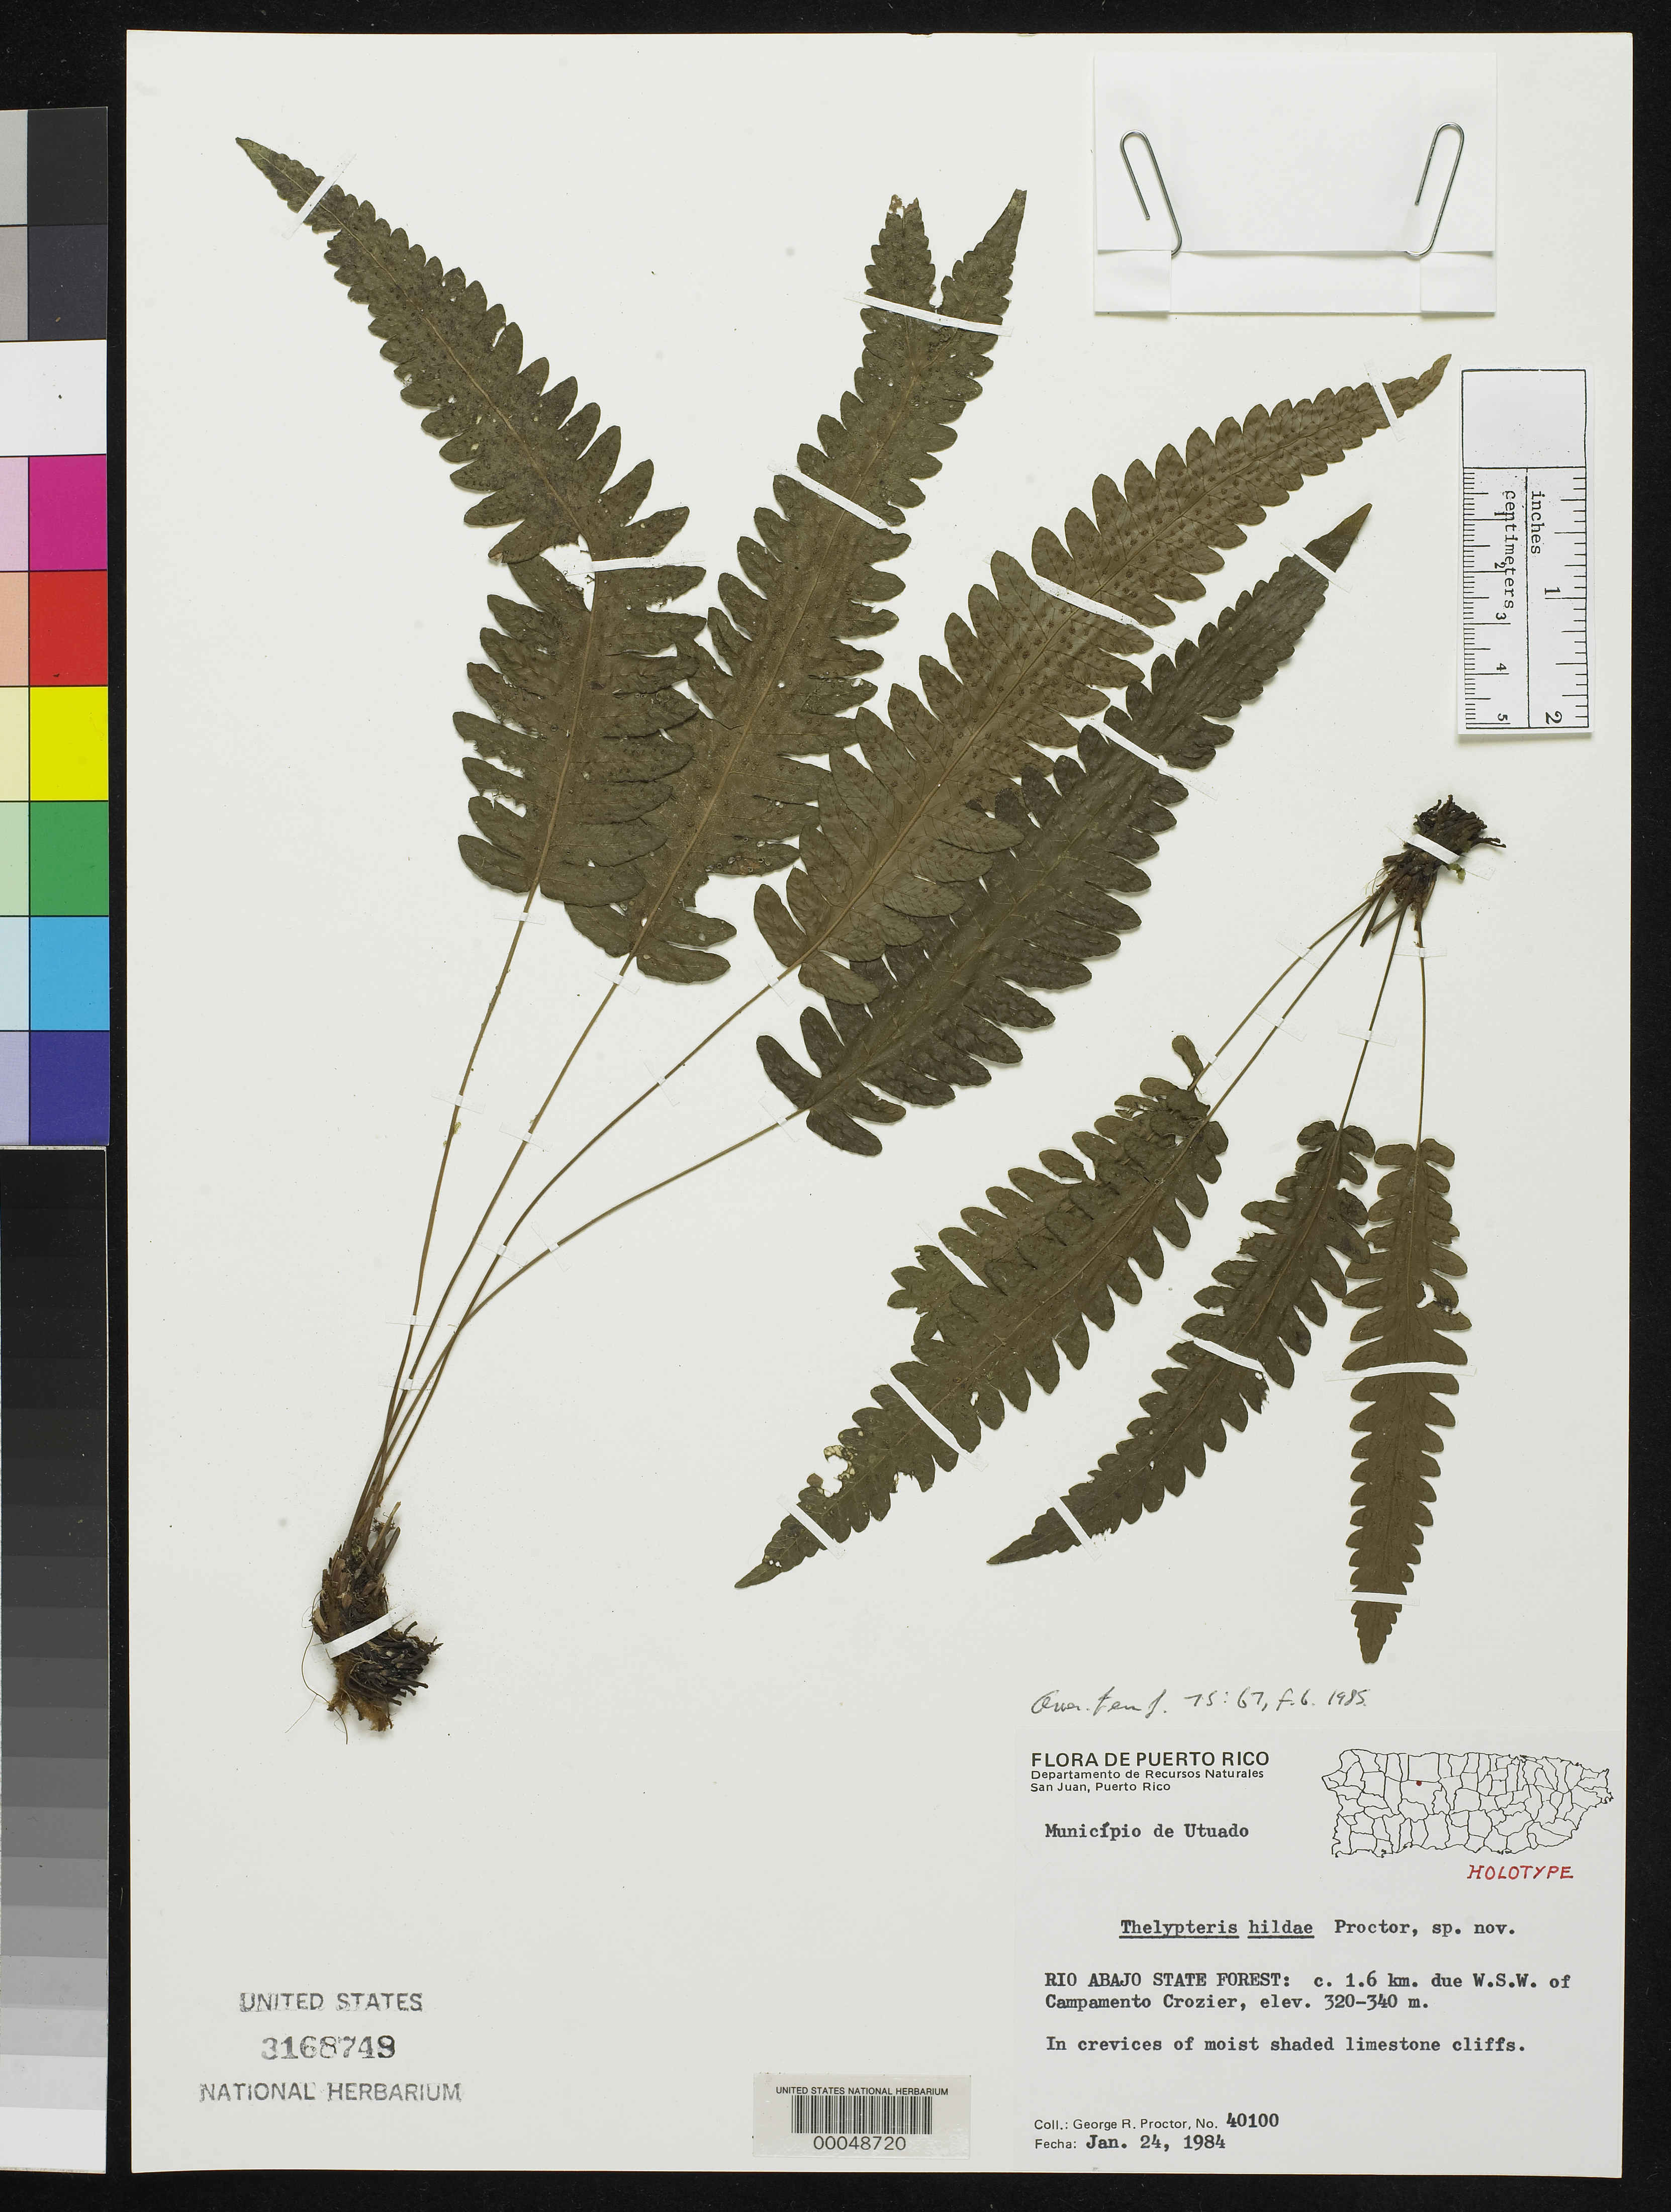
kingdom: Plantae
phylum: Tracheophyta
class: Polypodiopsida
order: Polypodiales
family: Thelypteridaceae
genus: Thelypteris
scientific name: Thelypteris hildae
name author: Proctor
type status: Holotype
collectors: G. R. Proctor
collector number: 40100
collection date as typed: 24 Jan 1984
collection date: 1984-01-24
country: Puerto Rico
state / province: Utuado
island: Greater Antilles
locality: Rio Abajo State Forest, ca. 1.6 km due WSW of Campamento Crozier.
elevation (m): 320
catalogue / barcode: US 3168749